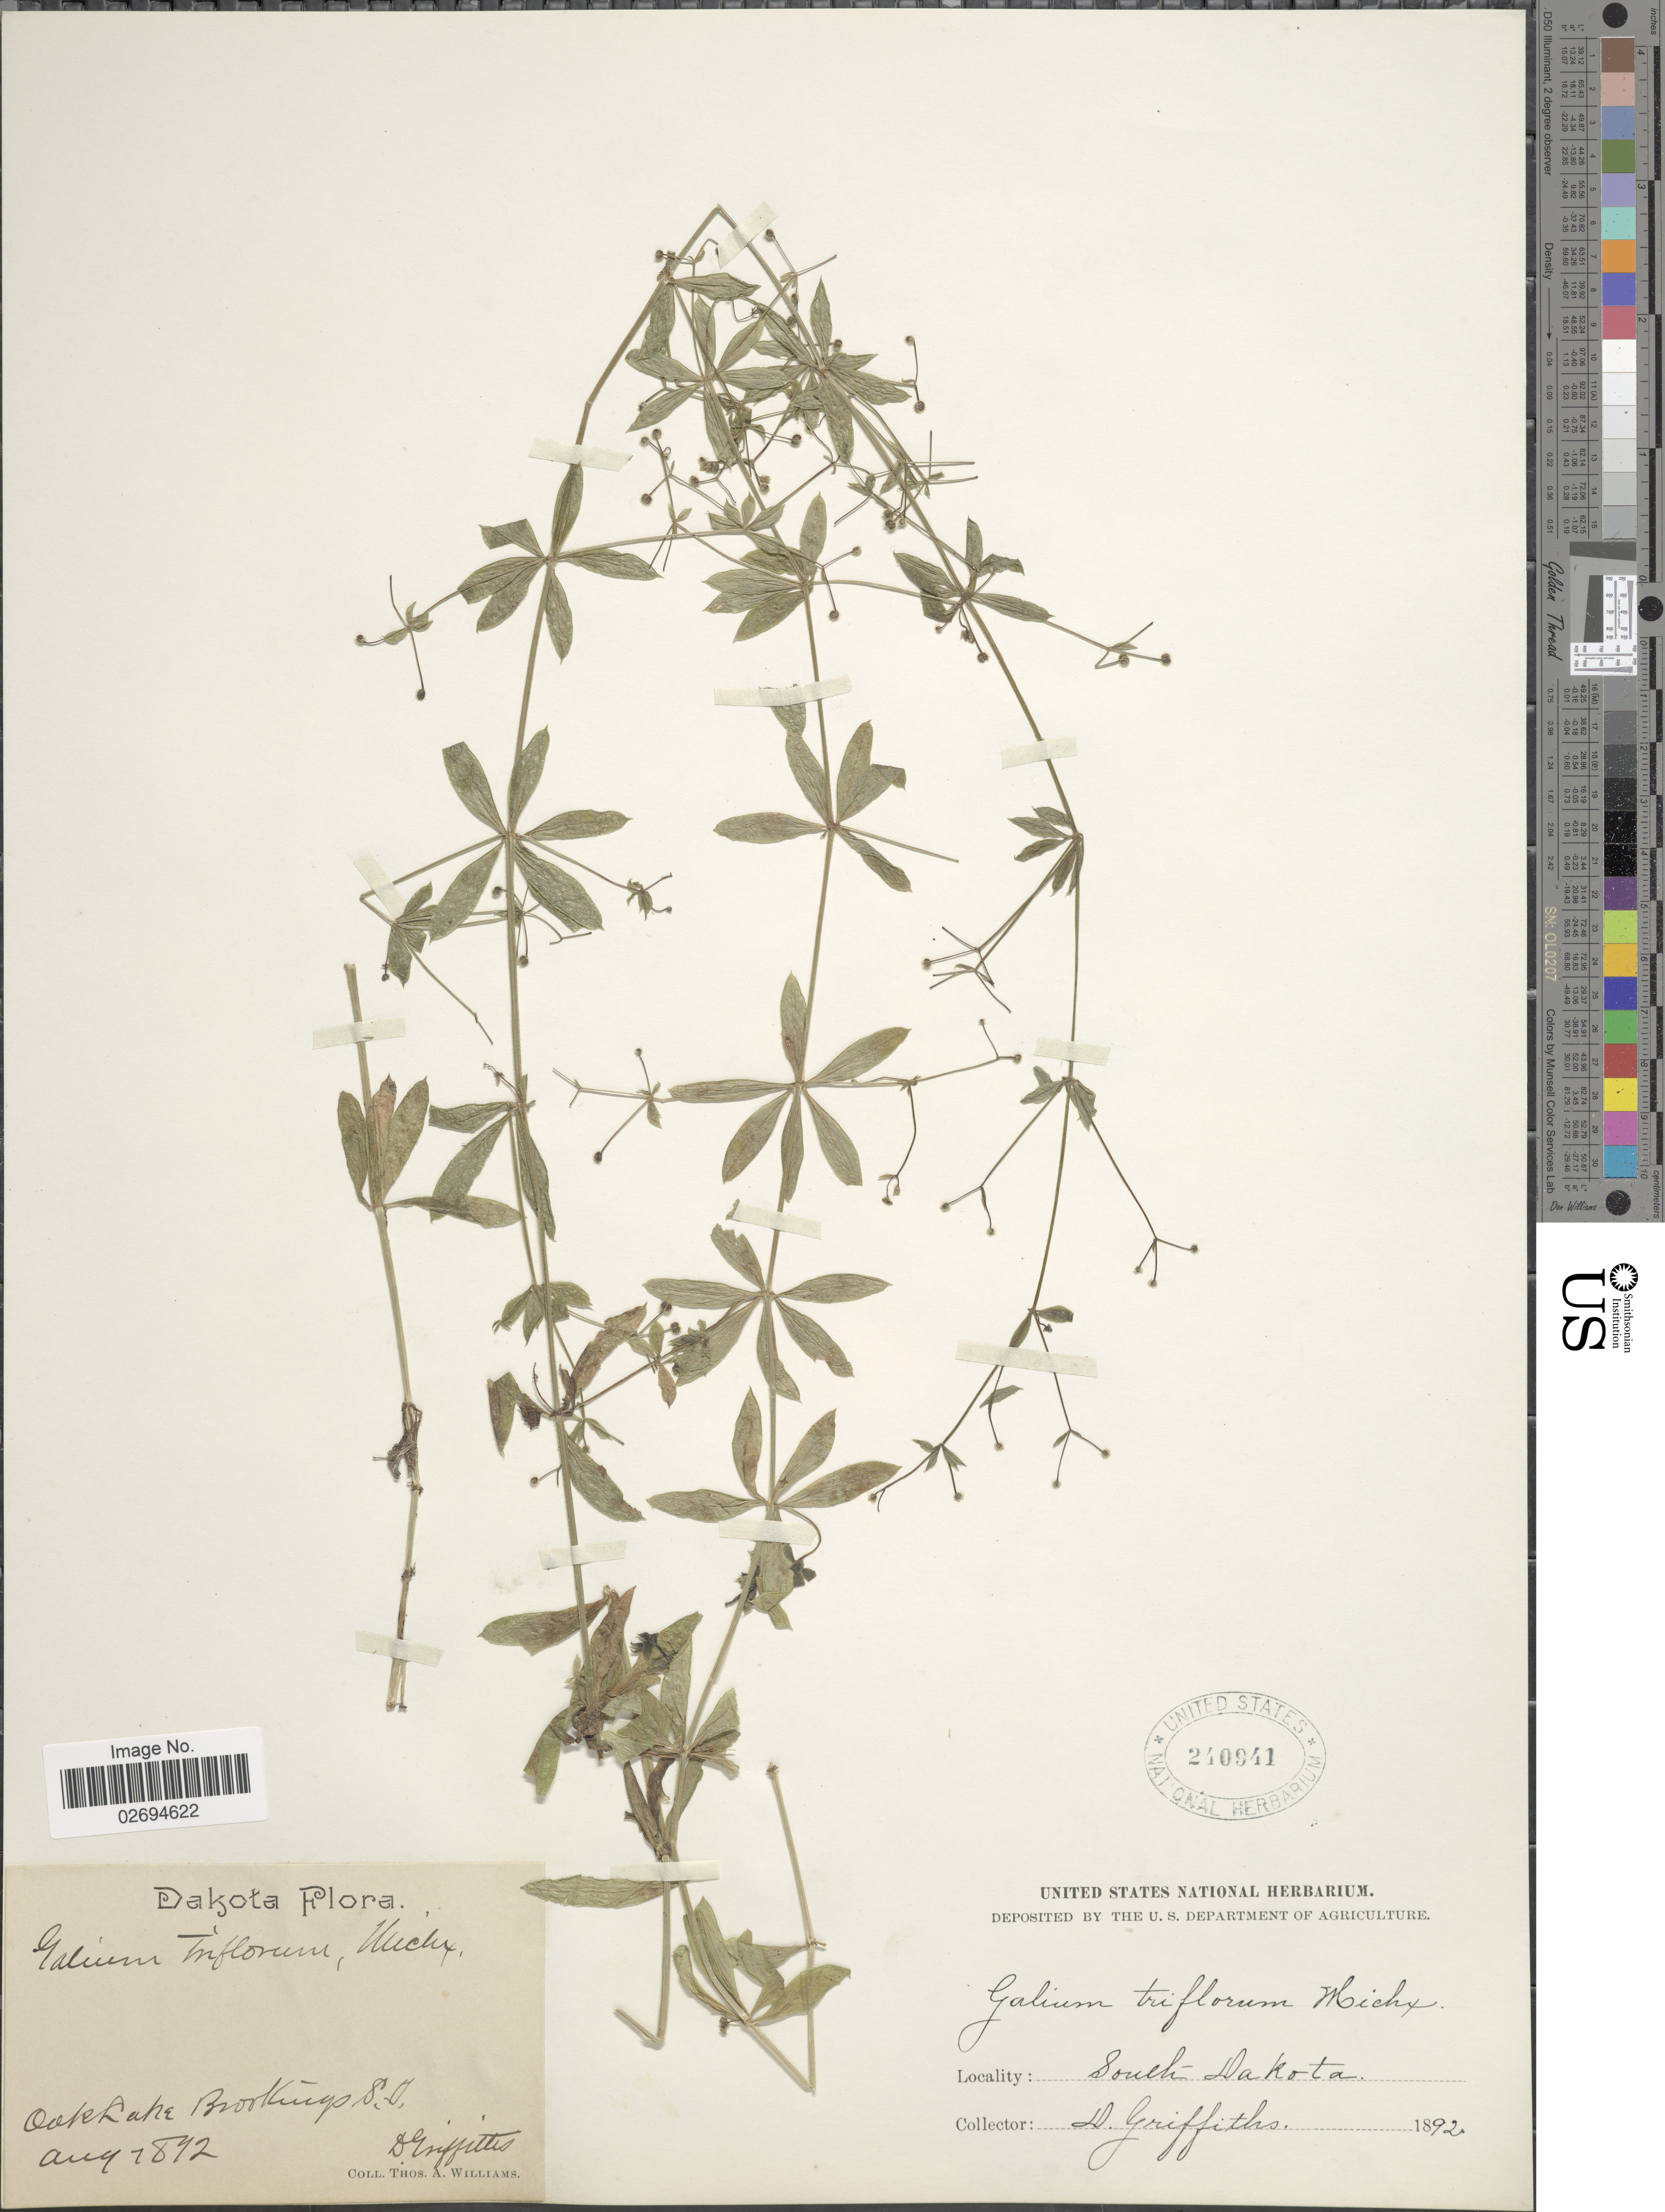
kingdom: Plantae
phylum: Tracheophyta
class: Magnoliopsida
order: Gentianales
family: Rubiaceae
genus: Galium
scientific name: Galium triflorum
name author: Michx.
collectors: D. Griffiths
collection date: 1892-08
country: United States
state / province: South Dakota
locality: Oak Lake Brookings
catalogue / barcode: US 240941